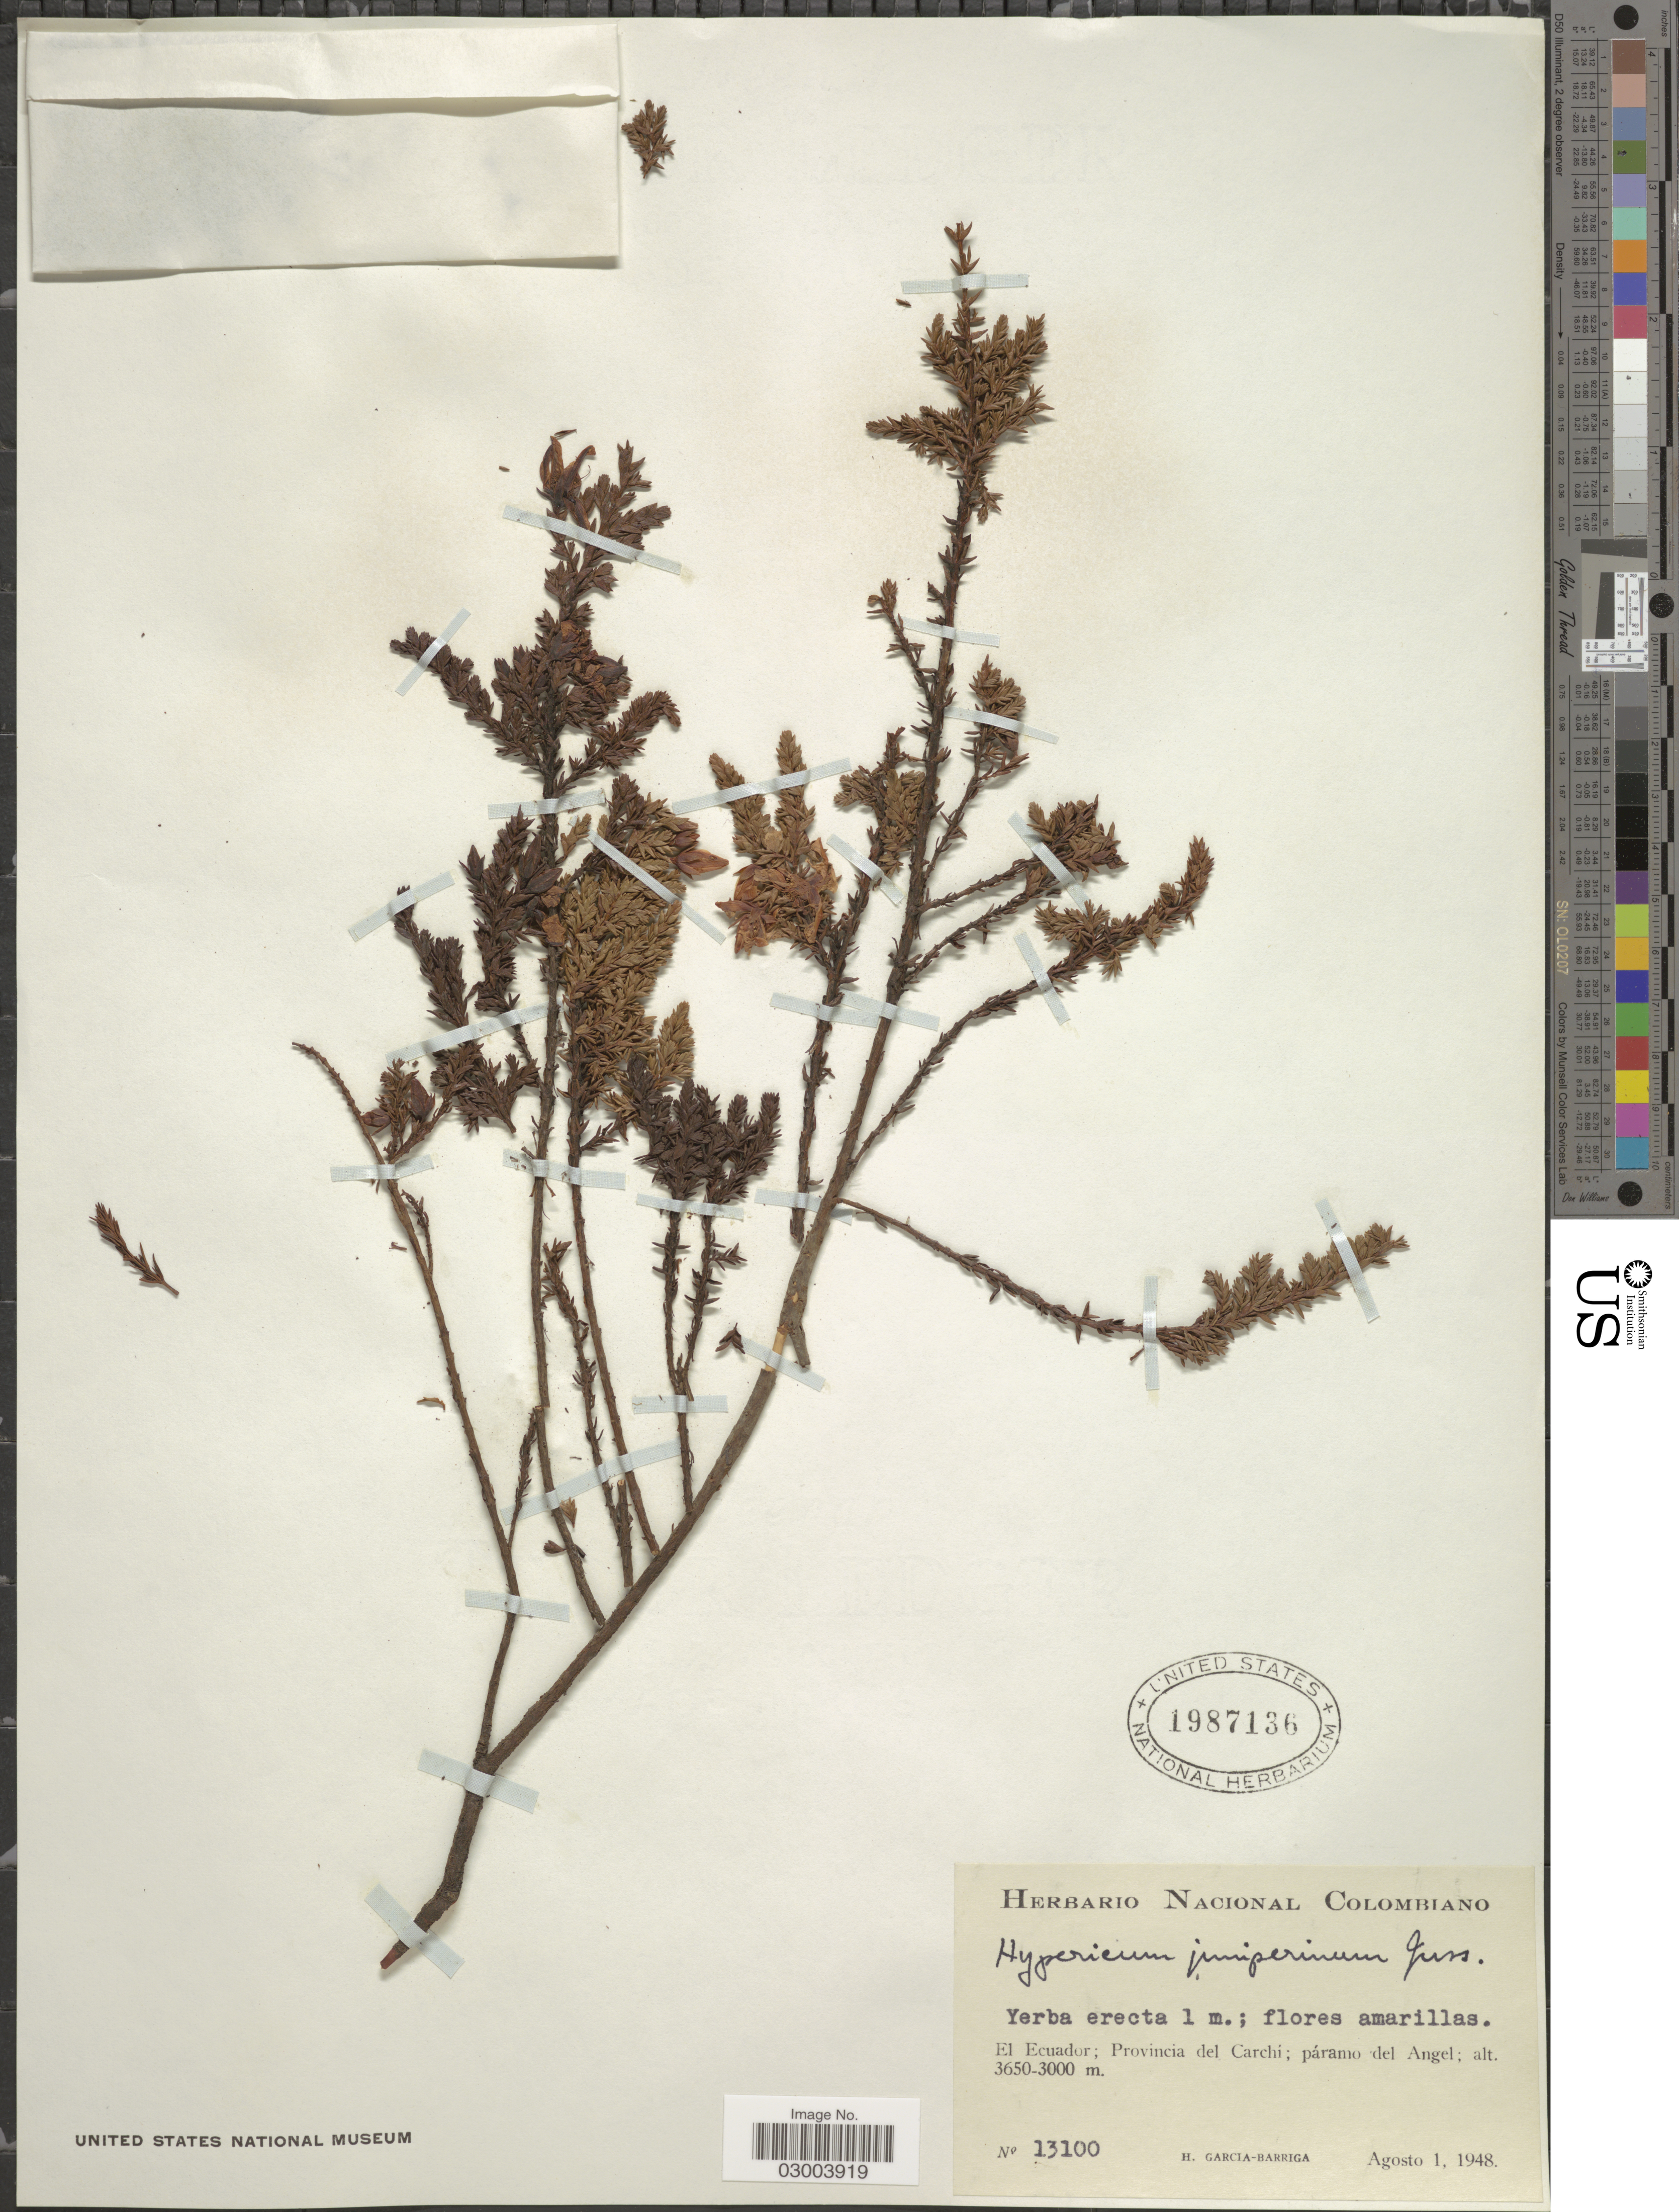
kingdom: Plantae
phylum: Tracheophyta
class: Magnoliopsida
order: Malpighiales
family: Hypericaceae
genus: Hypericum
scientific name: Hypericum laricifolium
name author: Juss.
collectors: H. García Barriga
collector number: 13100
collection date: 1948-08-01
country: Ecuador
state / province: Carchi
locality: El Ecuador, Provincia del Carchí, páramo del Angel.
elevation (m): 3000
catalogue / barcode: US 1987136